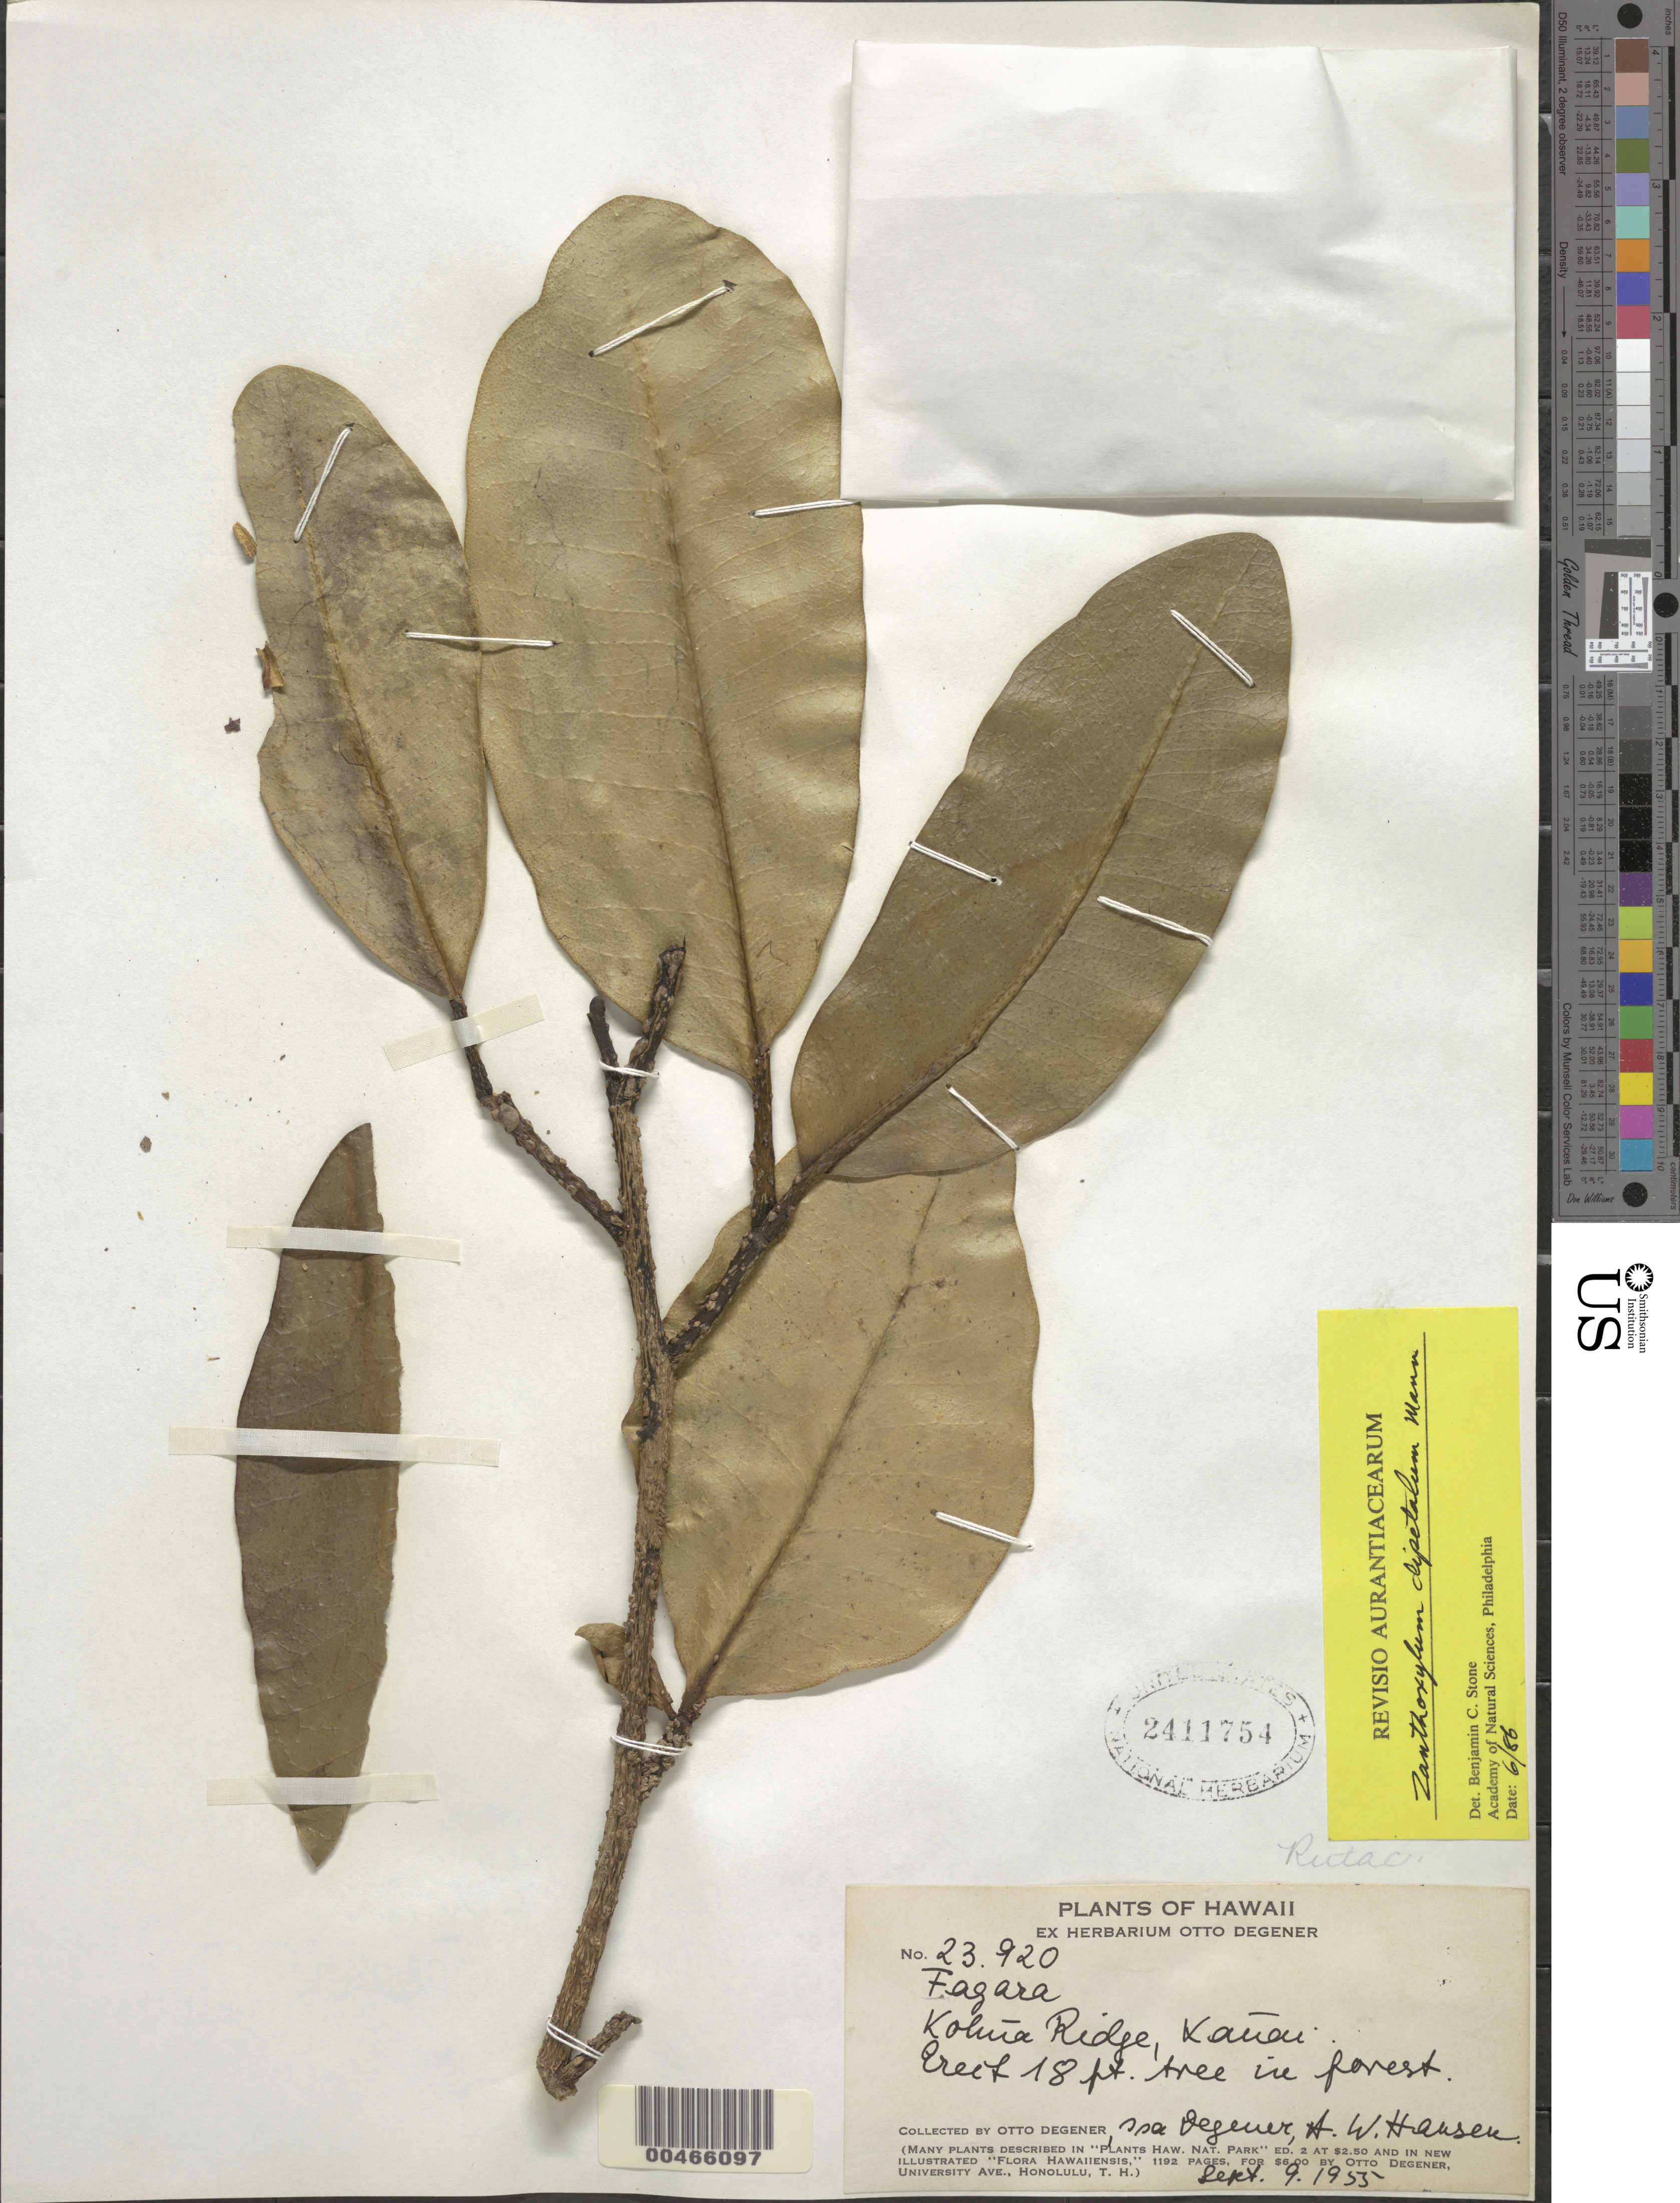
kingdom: Plantae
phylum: Tracheophyta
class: Magnoliopsida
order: Sapindales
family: Rutaceae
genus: Zanthoxylum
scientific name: Zanthoxylum dipetalum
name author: H. Mann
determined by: Wagner, W. L., (BOT), Smithsonian Institution - National Museum of Natural History (UNITED STATES)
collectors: O. Degener, I. Degener & A. Hansen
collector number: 23920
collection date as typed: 9 Sep 1955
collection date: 1955-09-09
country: United States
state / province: Hawaii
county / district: Kauai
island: Kaua'i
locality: Koluia Ridge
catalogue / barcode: US 2411754